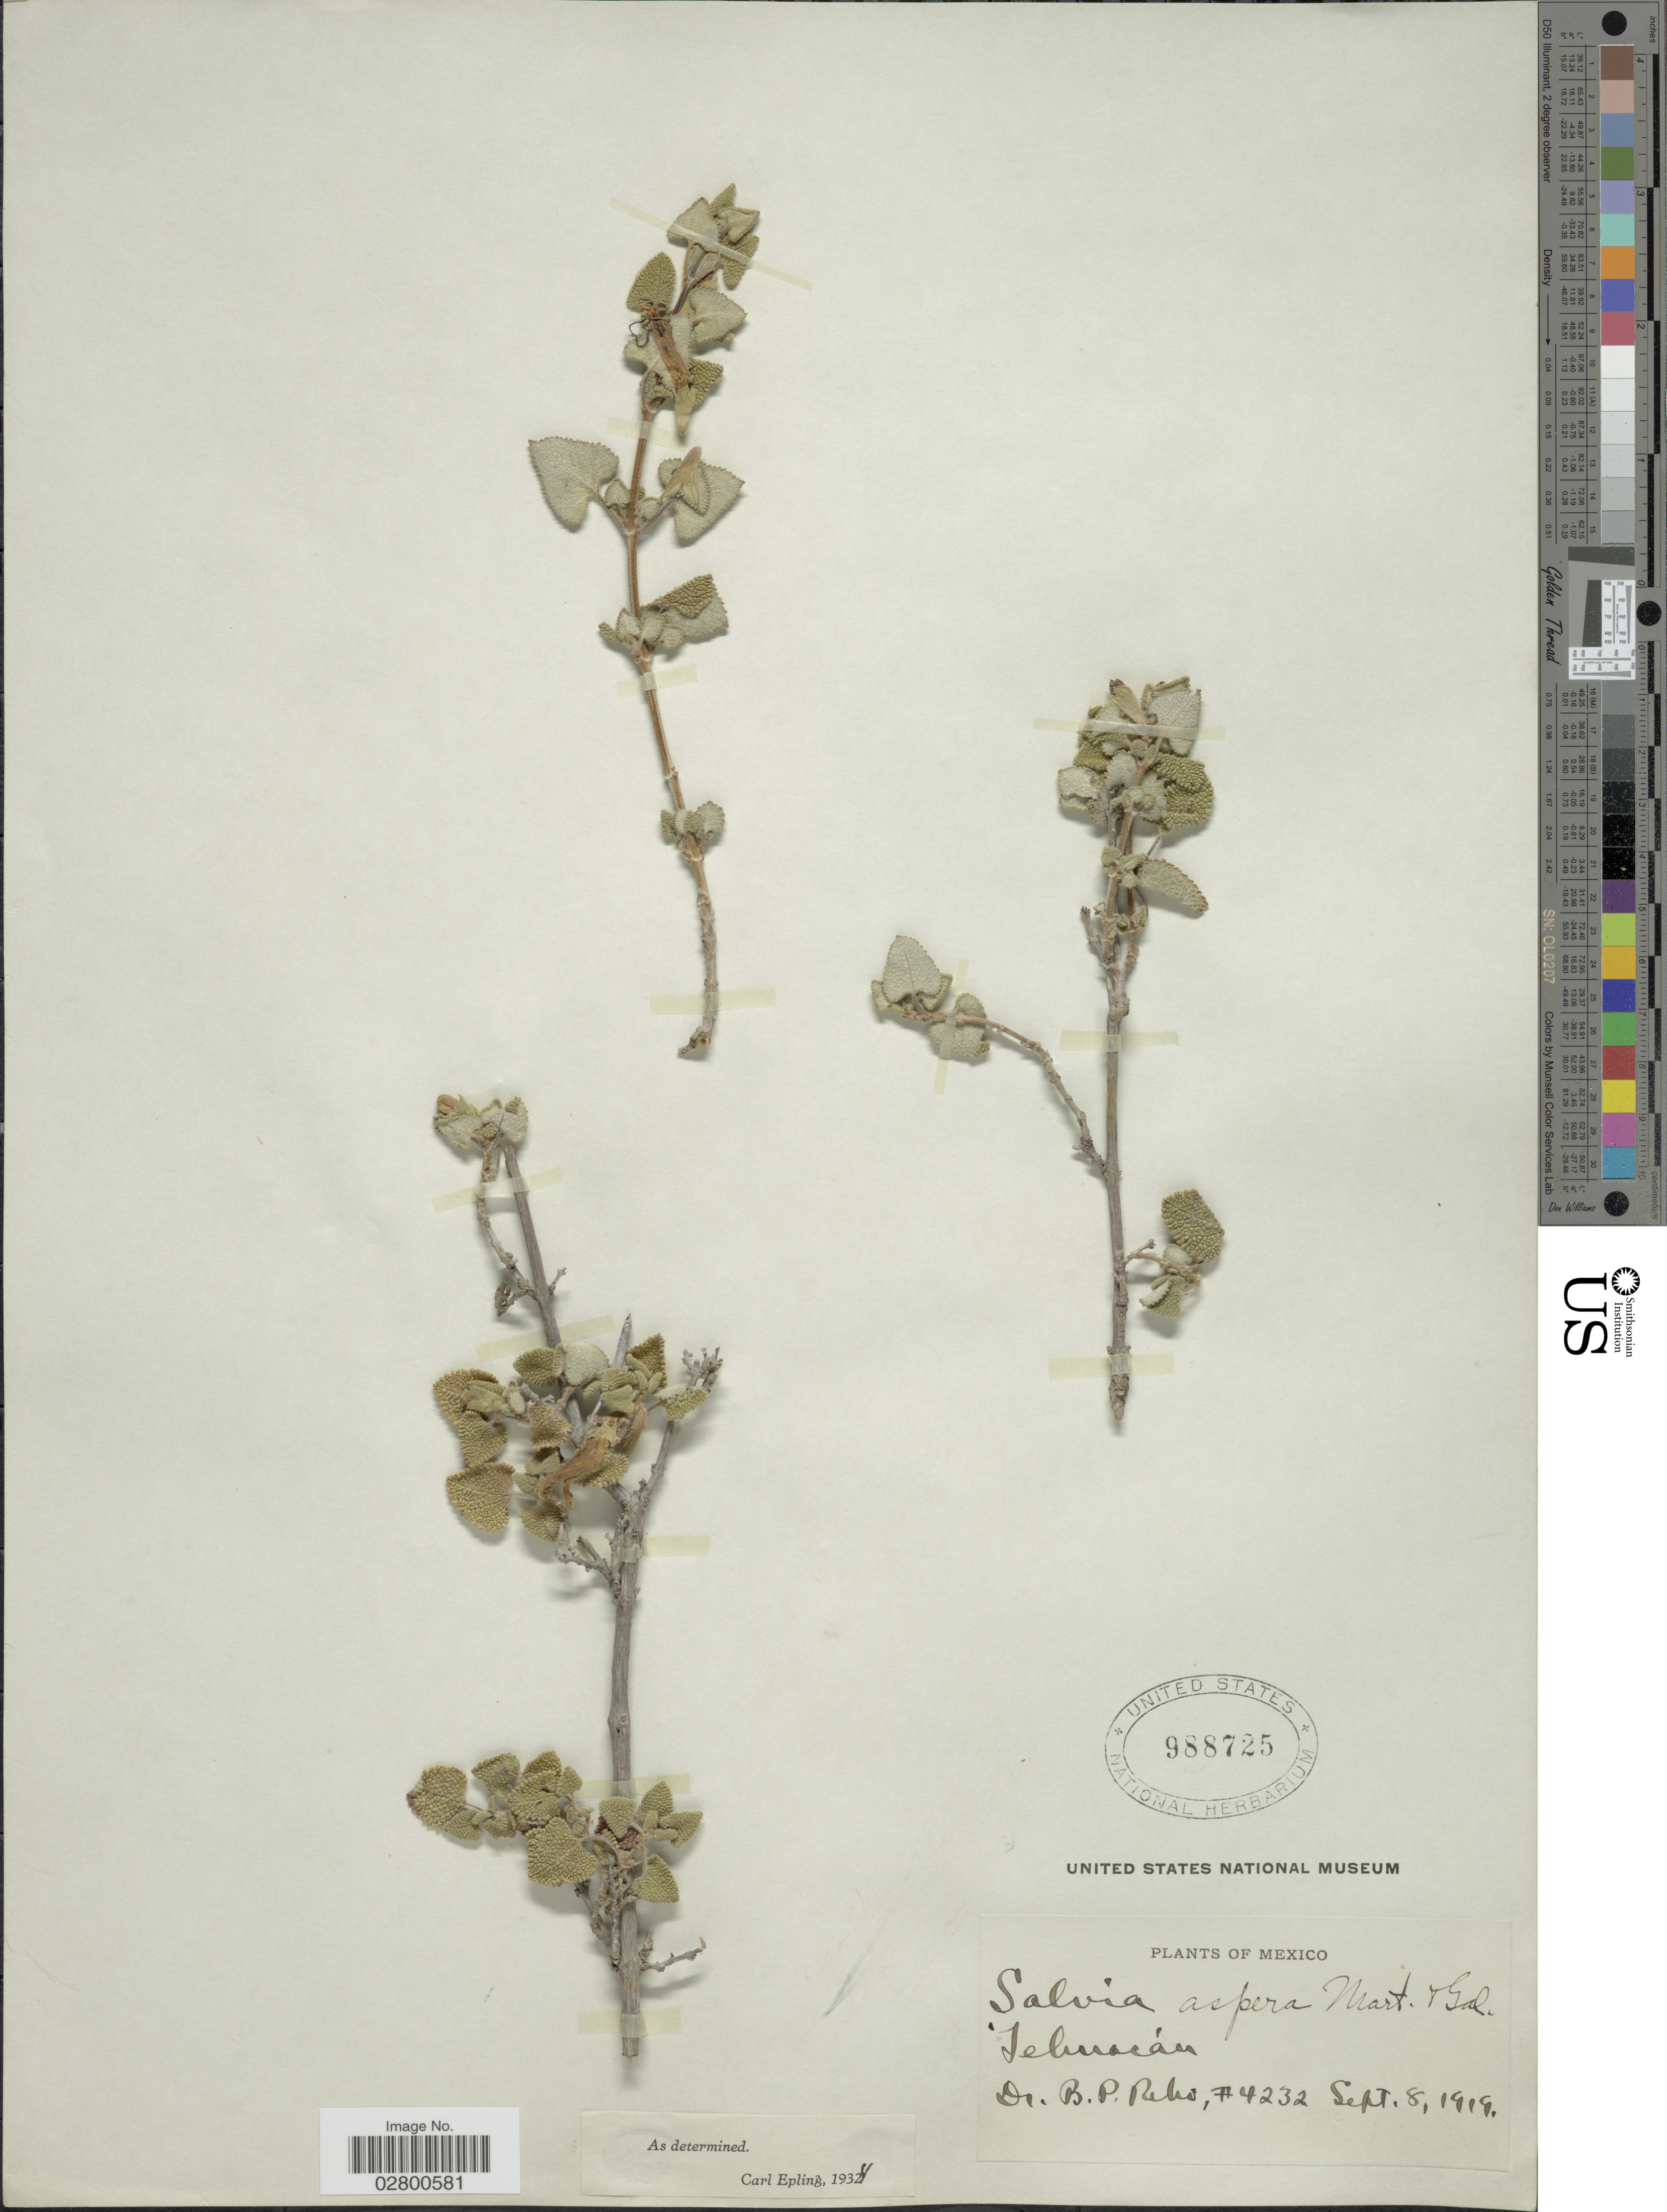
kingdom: Plantae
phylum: Tracheophyta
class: Magnoliopsida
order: Lamiales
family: Lamiaceae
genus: Salvia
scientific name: Salvia aspera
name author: M. Martens & Galeotti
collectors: B. P. Reko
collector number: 4232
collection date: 1919-09-08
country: Mexico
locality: Tehuacán.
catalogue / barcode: US 988725